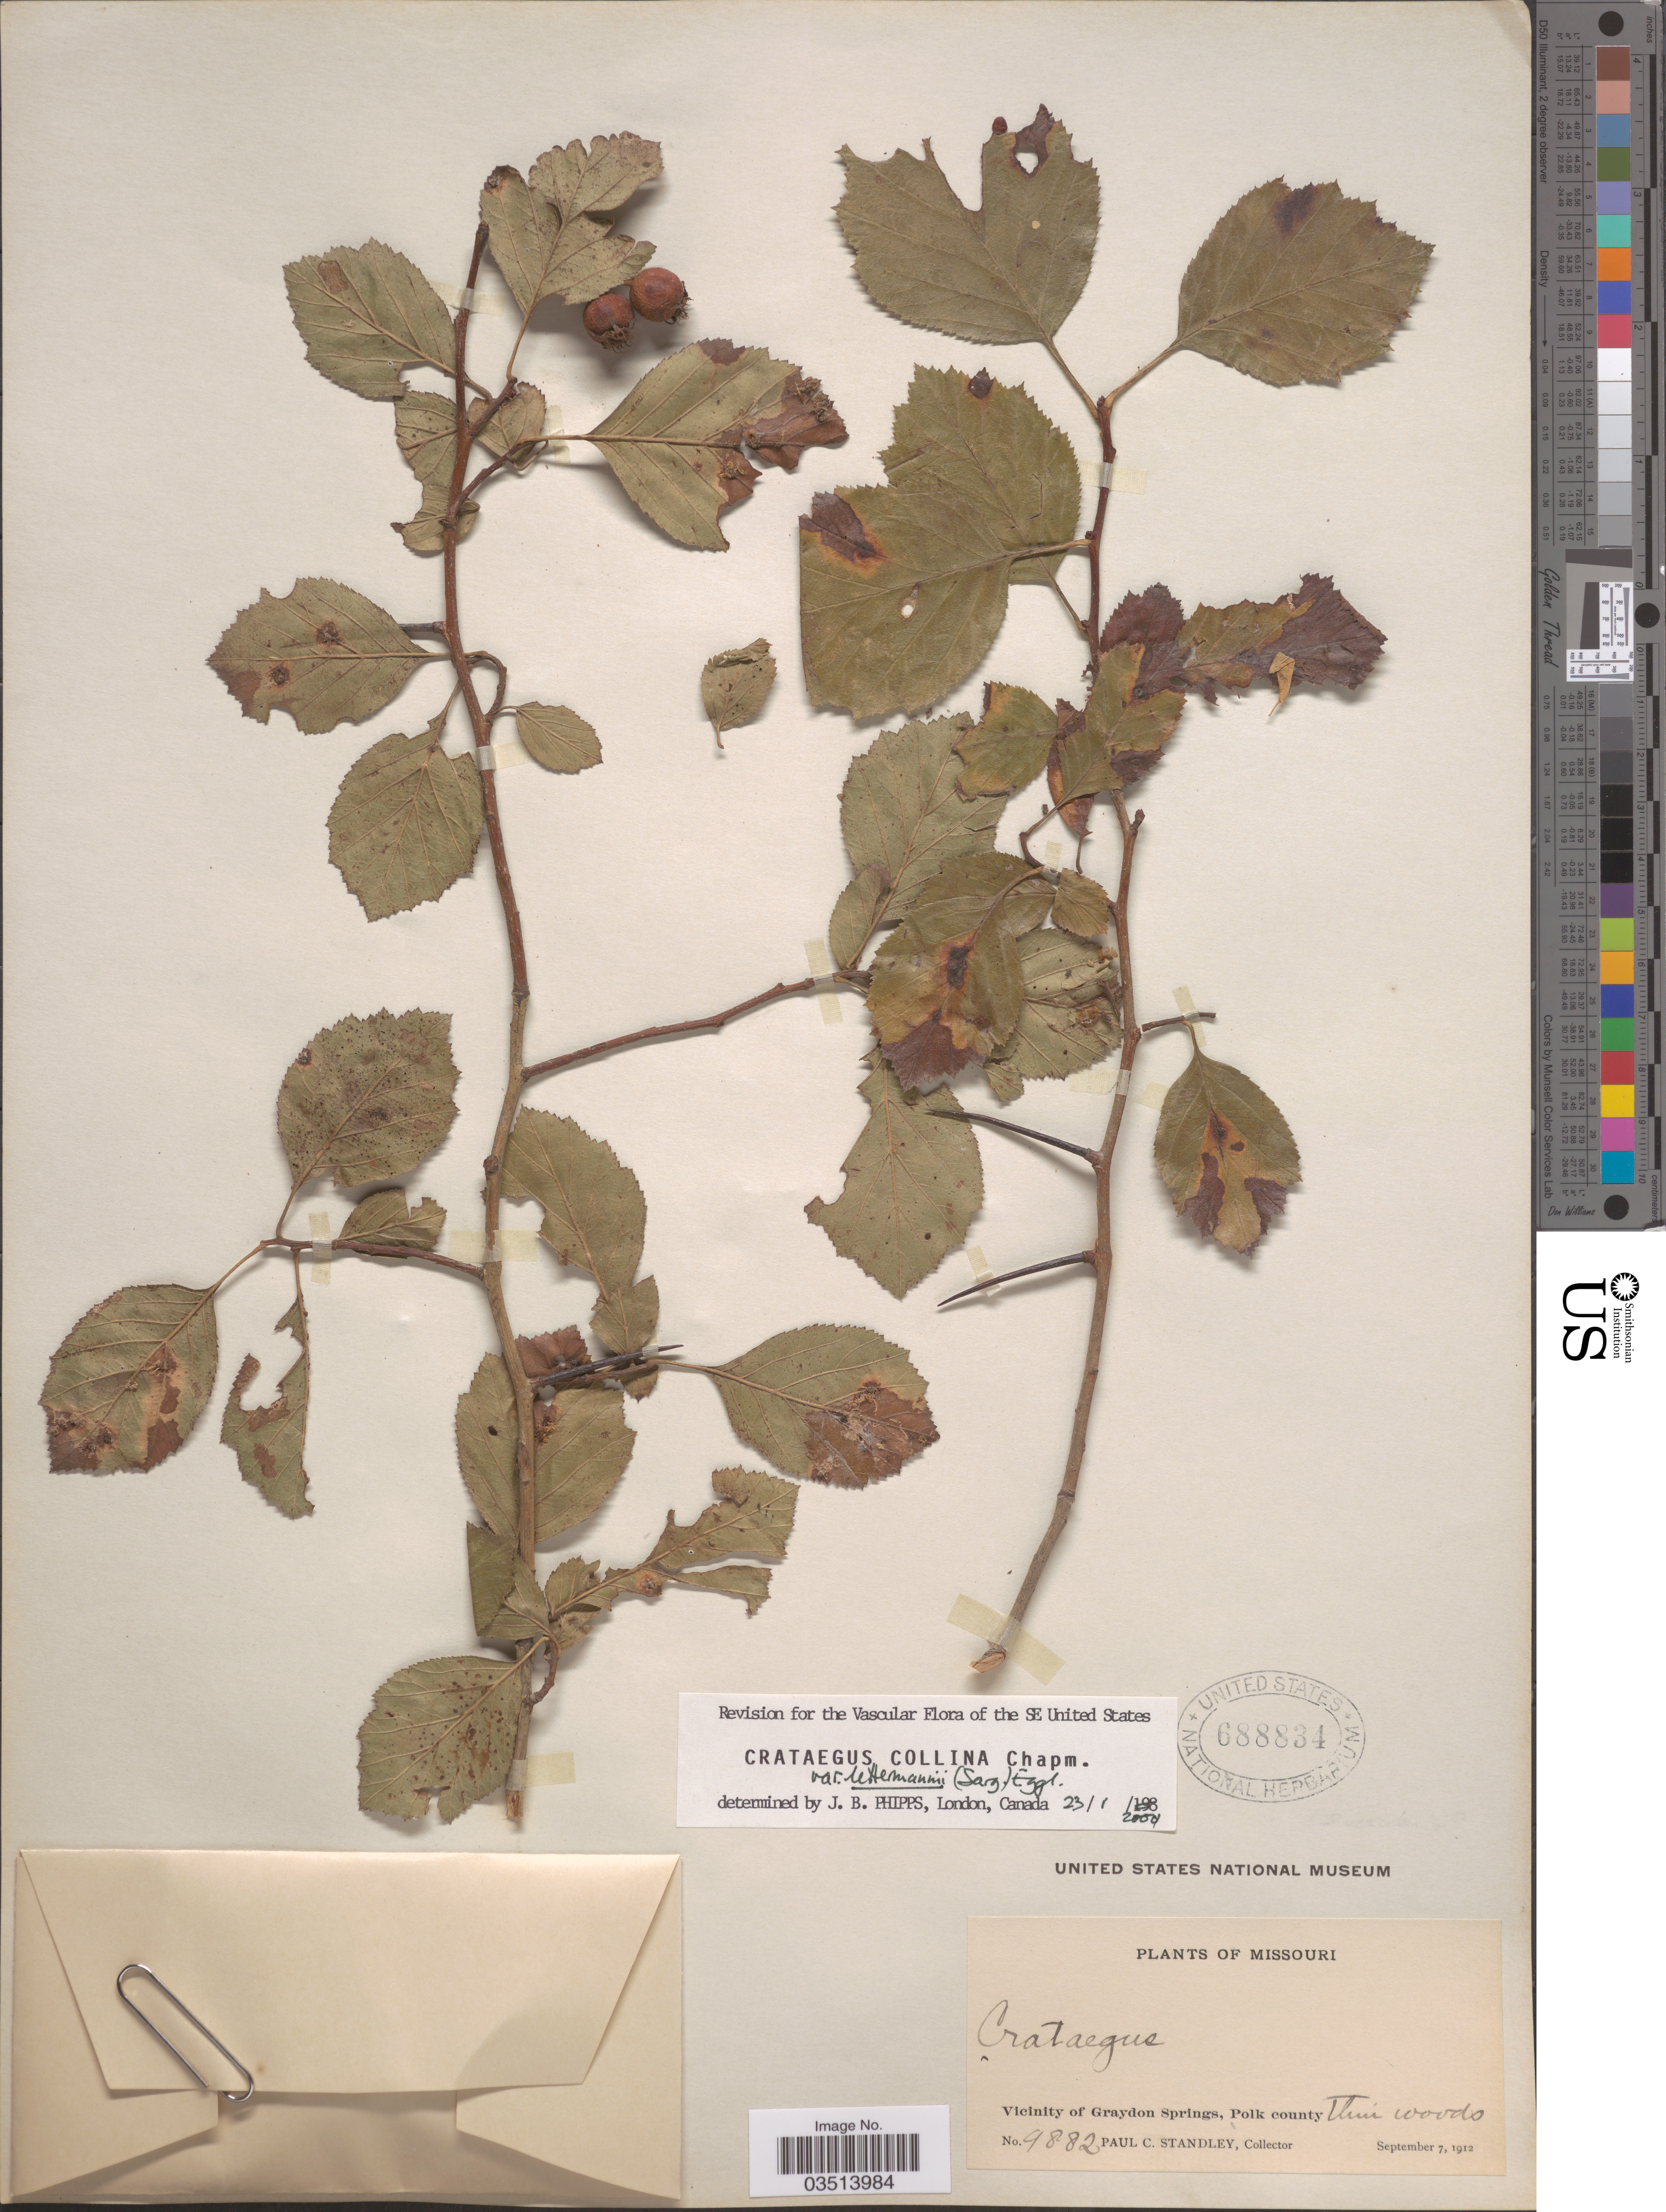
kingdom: Plantae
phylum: Tracheophyta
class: Magnoliopsida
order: Rosales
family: Rosaceae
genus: Crataegus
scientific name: Crataegus collina var. lettermanii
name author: (Sarg.) Eggl.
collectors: P. C. Standley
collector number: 9882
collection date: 1912-09-07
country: United States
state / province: Missouri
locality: Vicinity of Graydon Springs, Polk county.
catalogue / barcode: US 688834